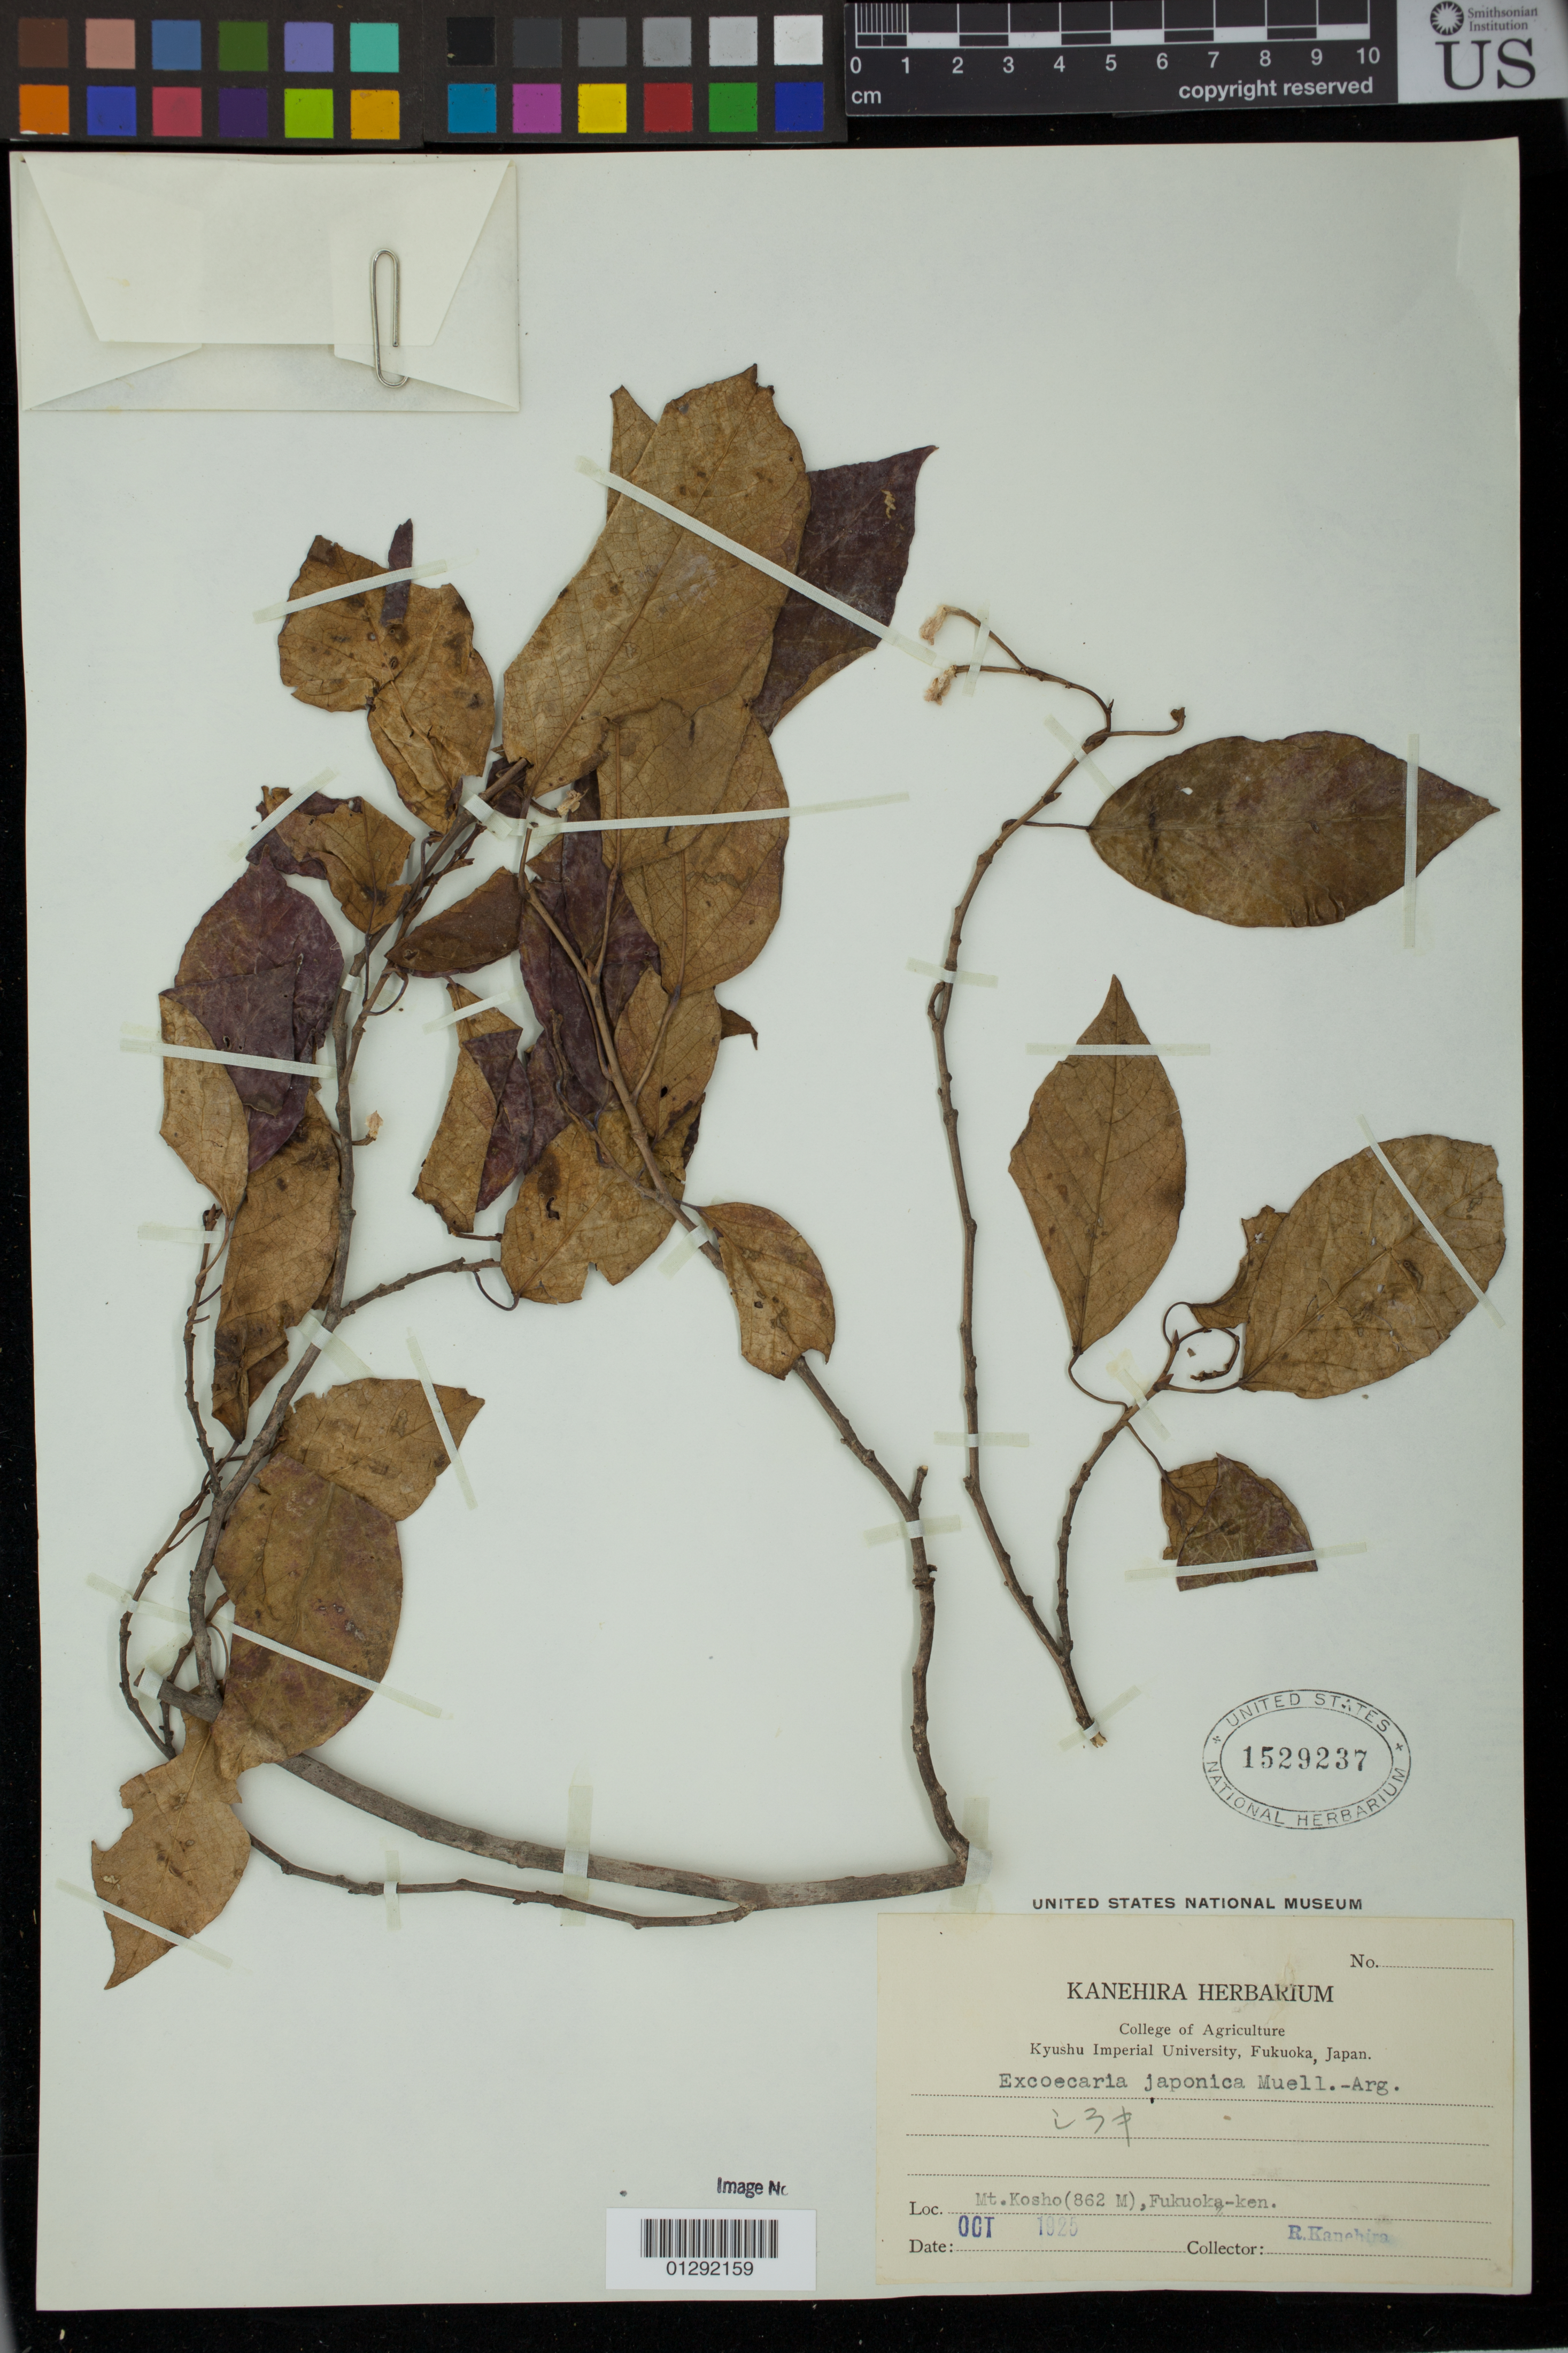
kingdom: Plantae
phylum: Tracheophyta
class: Magnoliopsida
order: Malpighiales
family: Euphorbiaceae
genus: Excoecaria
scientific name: Excoecaria japonica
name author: (Siebold & Zucc.) Müll. Arg.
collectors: R. Kanehira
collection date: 1925-10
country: Japan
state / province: Hukuoka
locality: Mt Kosho, Fukuoka-ken.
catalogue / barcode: US 1529237